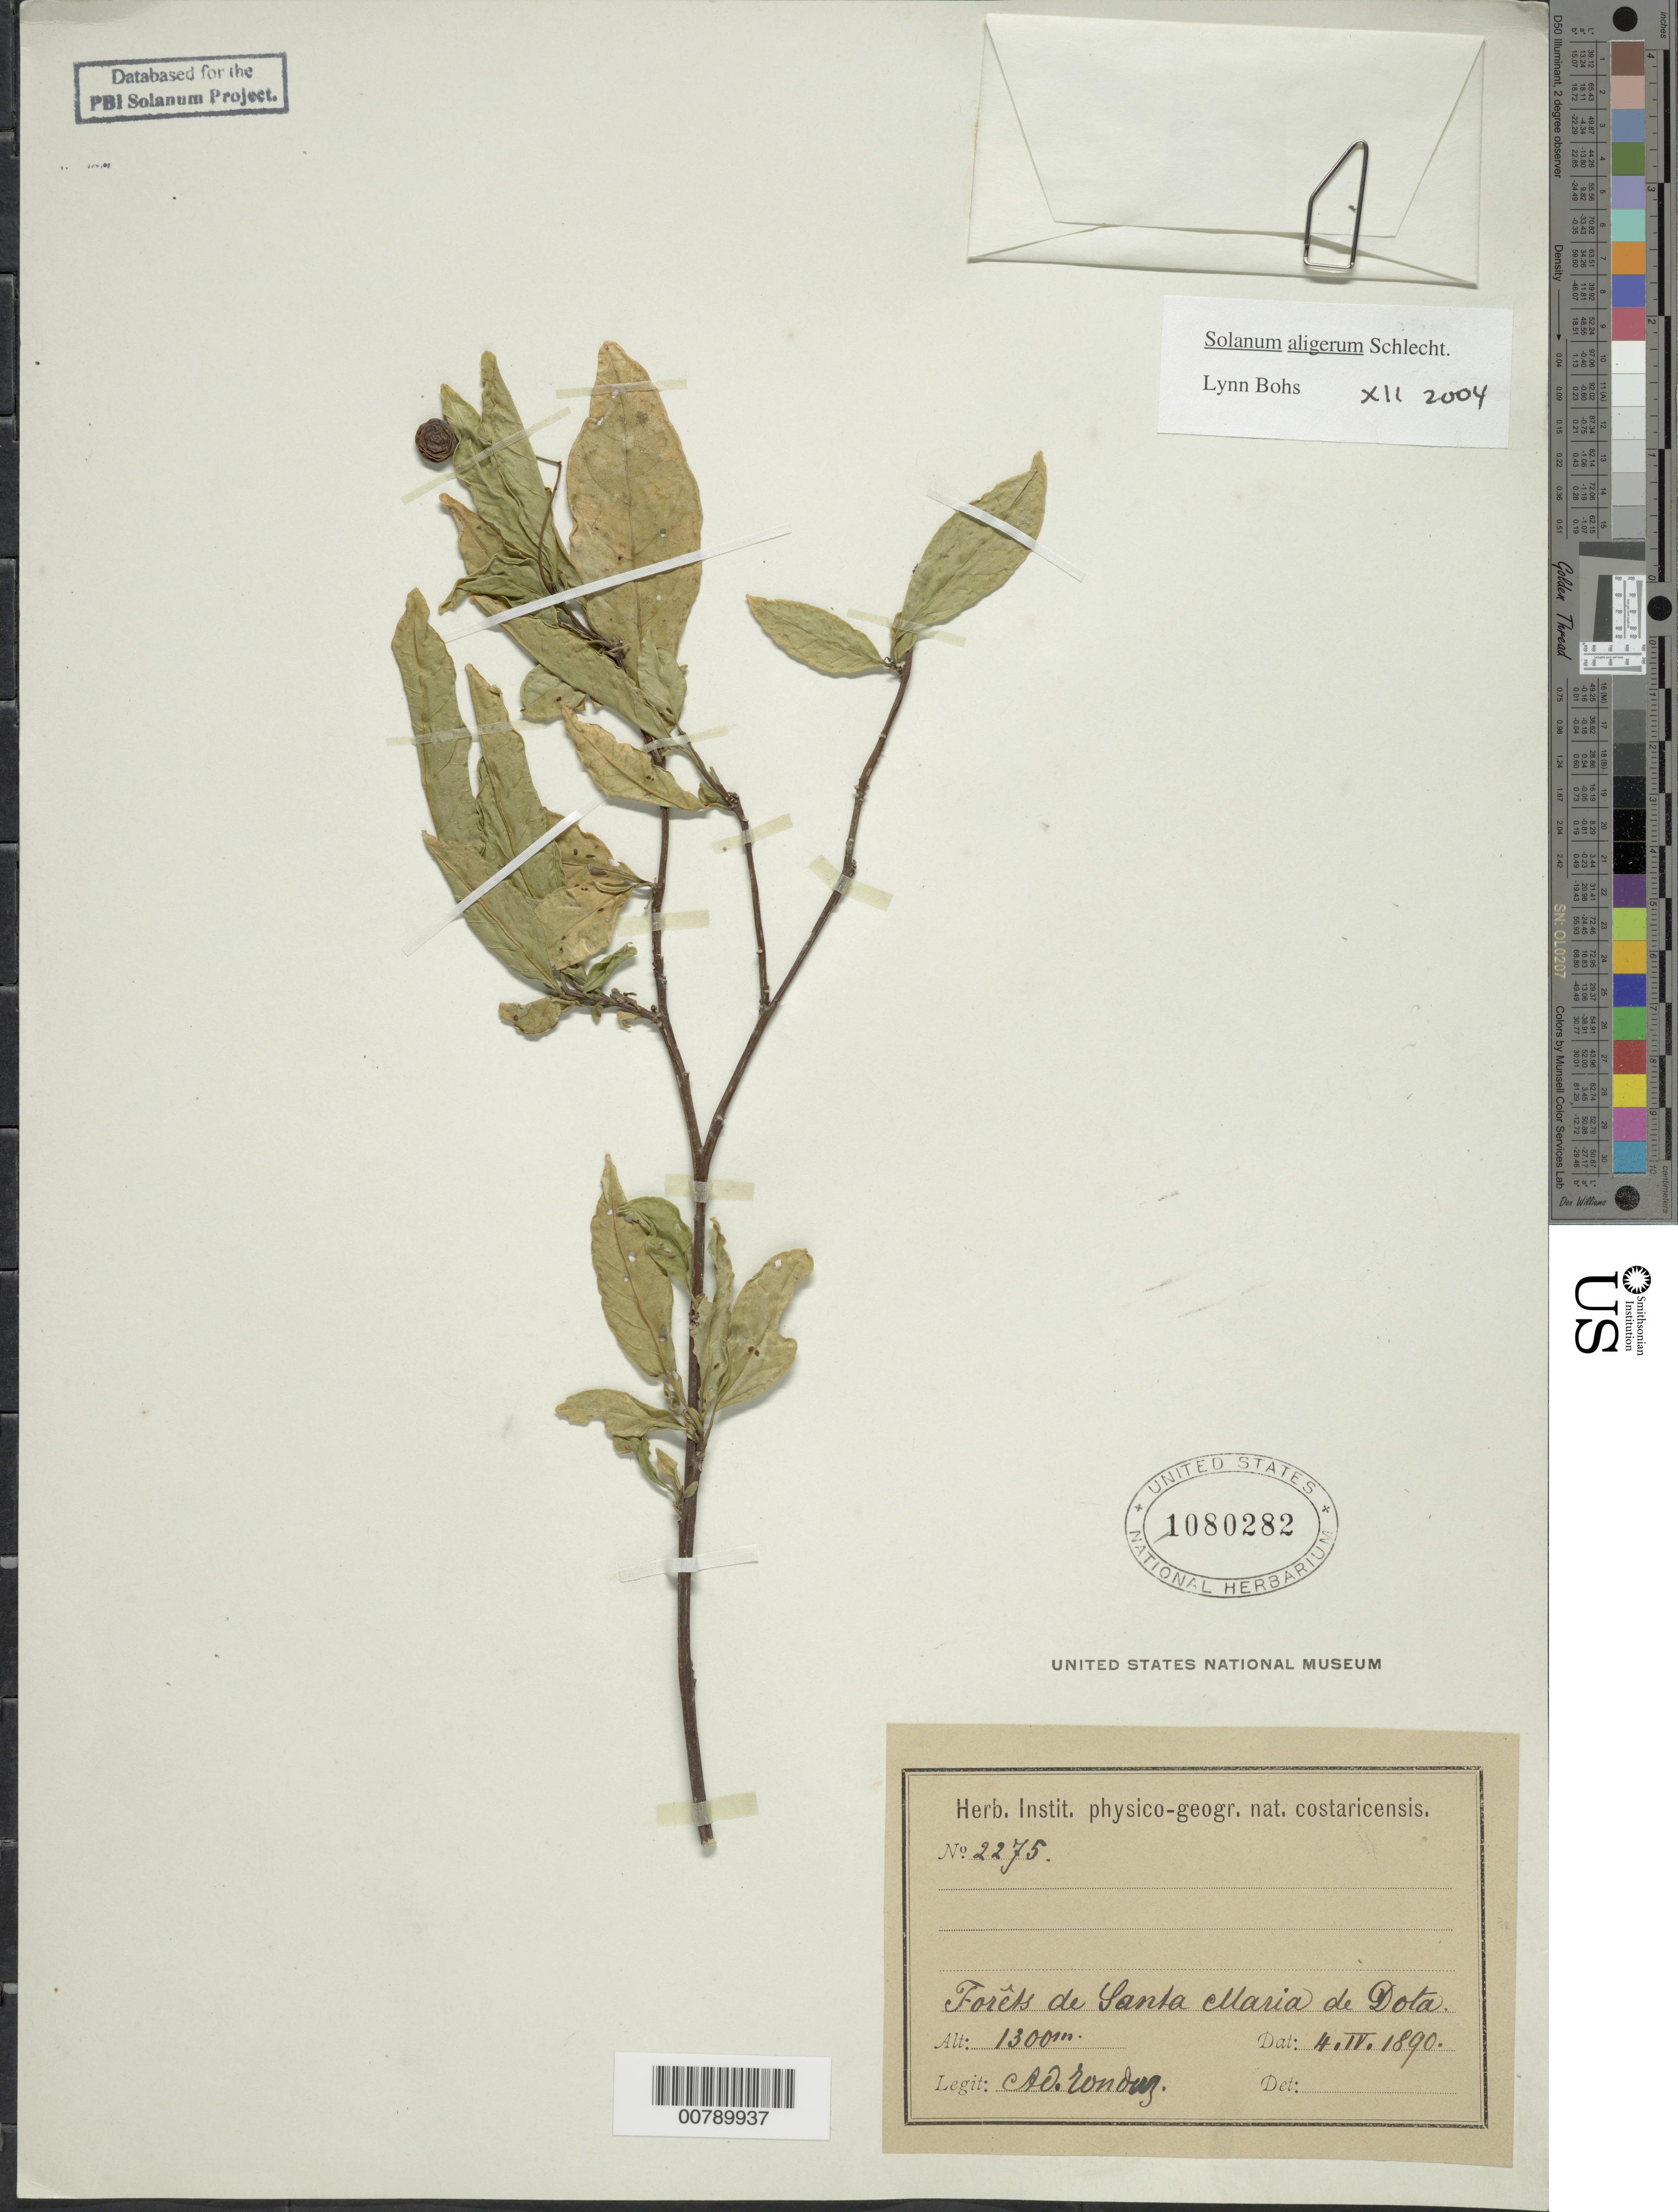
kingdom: Plantae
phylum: Tracheophyta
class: Magnoliopsida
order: Solanales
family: Solanaceae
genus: Solanum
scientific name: Solanum aligerum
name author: Schltdl.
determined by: Bohs, L. A.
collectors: A. Tonduz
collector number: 2275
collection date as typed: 4 Apr 1890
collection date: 1890-04-04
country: Costa Rica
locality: Forets de Santa María de Dota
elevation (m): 1300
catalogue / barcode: US 1080282